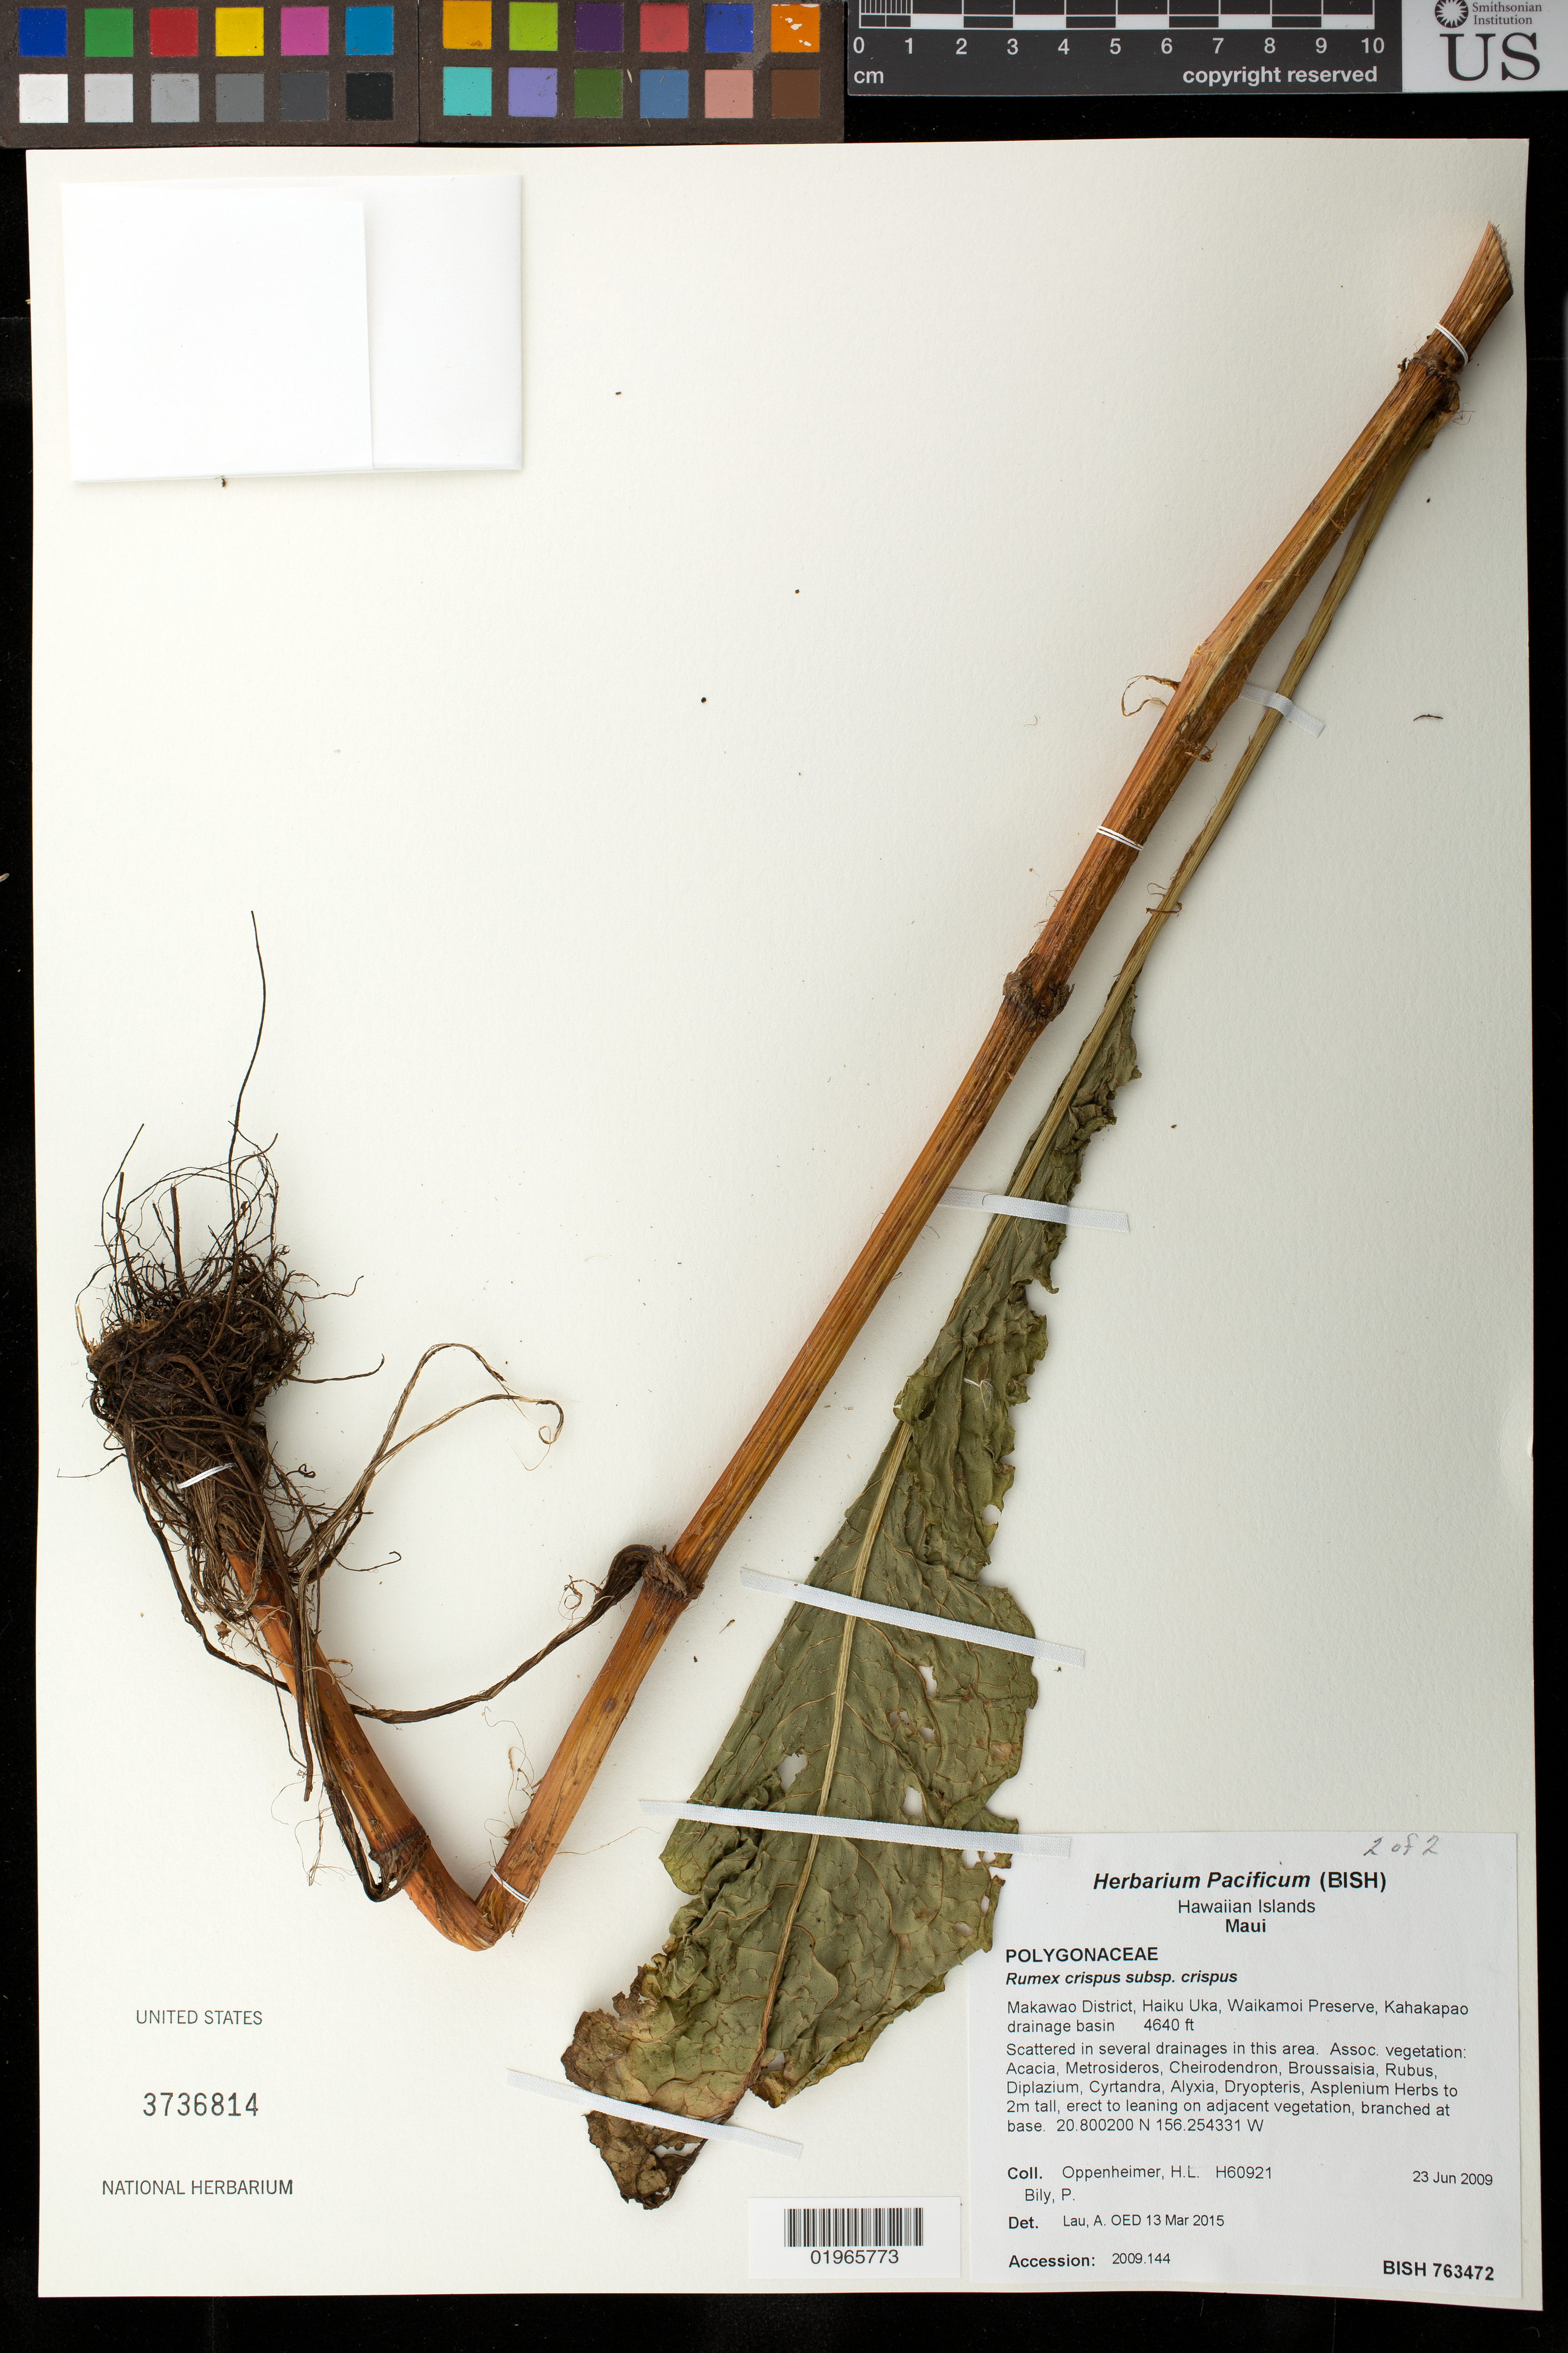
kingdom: Plantae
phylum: Tracheophyta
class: Magnoliopsida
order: Caryophyllales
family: Polygonaceae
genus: Rumex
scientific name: Rumex crispus subsp. crispus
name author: L.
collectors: H. L. Oppenheimer & P. Bily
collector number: H60921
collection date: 2009-06-23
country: United States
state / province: Hawaii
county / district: Maui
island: Maui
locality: Scattered in several drainages in this area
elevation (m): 1414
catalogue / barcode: US 3736814